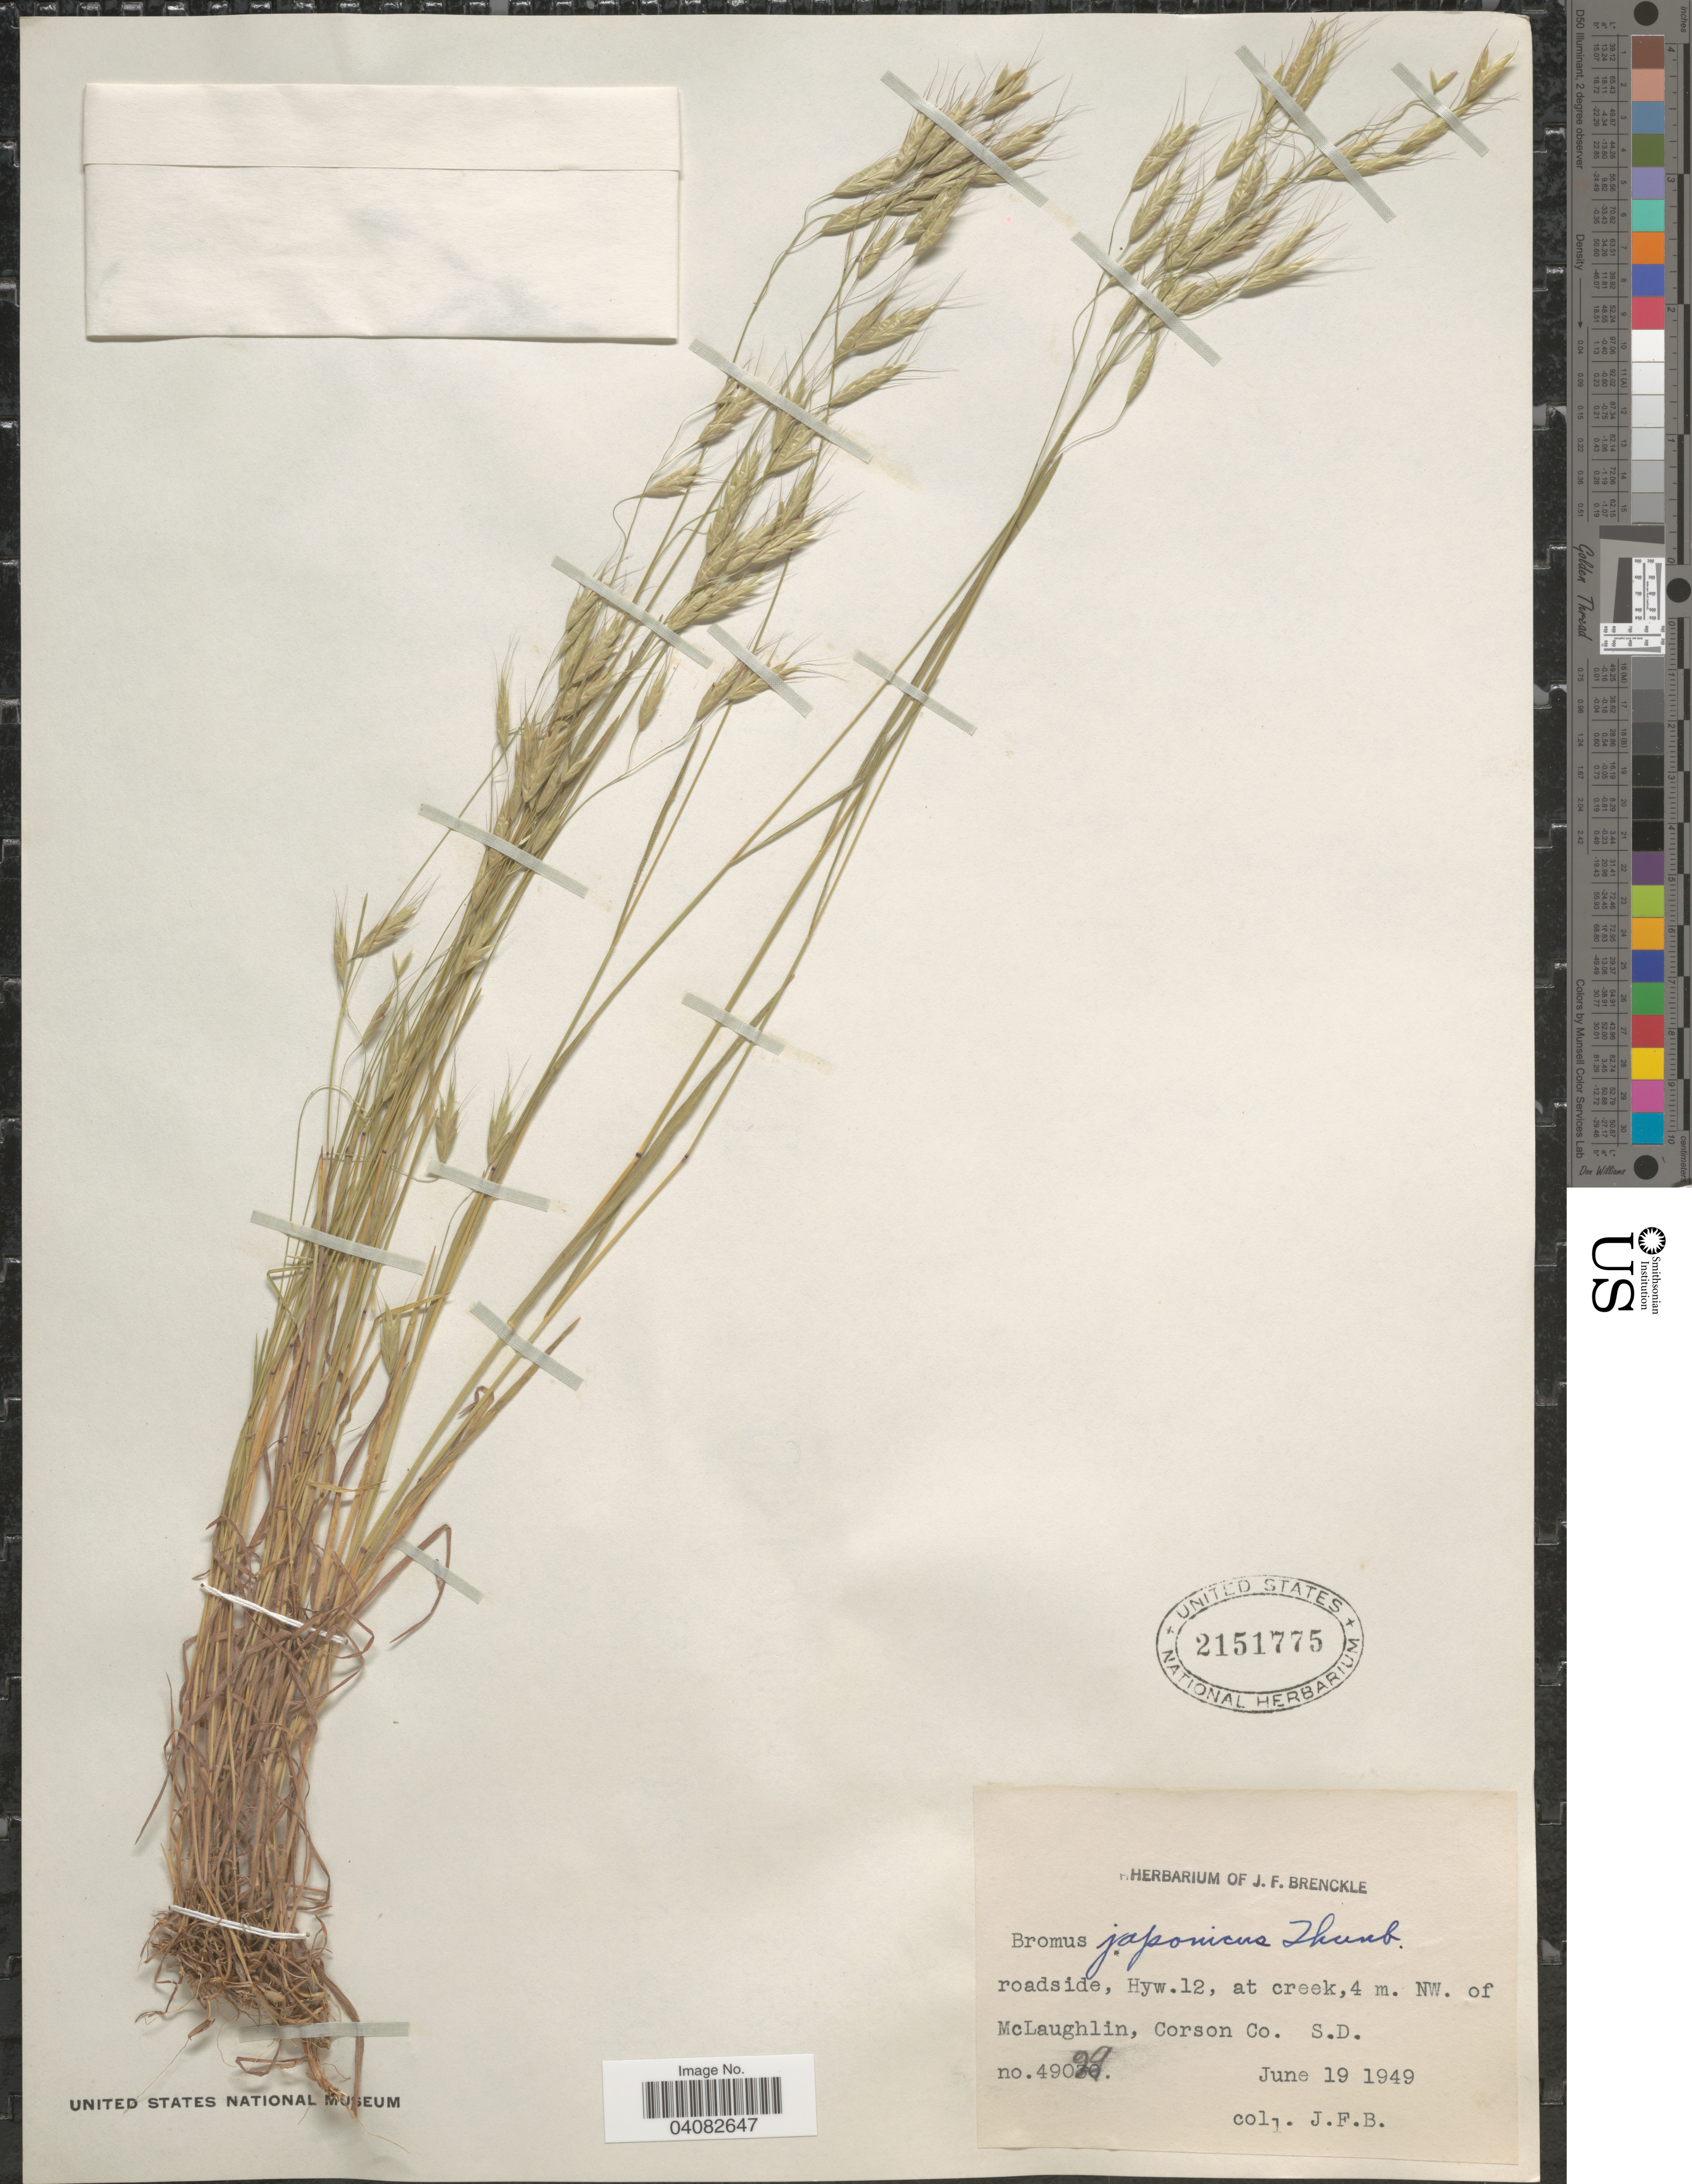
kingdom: Plantae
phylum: Tracheophyta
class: Liliopsida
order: Poales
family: Poaceae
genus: Bromus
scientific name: Bromus japonicus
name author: Houtt.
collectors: J. Brenckle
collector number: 49029*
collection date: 1949-06-19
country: United States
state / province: South Dakota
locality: Roadside, Hwy. 12, at creek, 4 m. NW. of McLaughlin, Corson Co.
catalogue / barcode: US 2151775